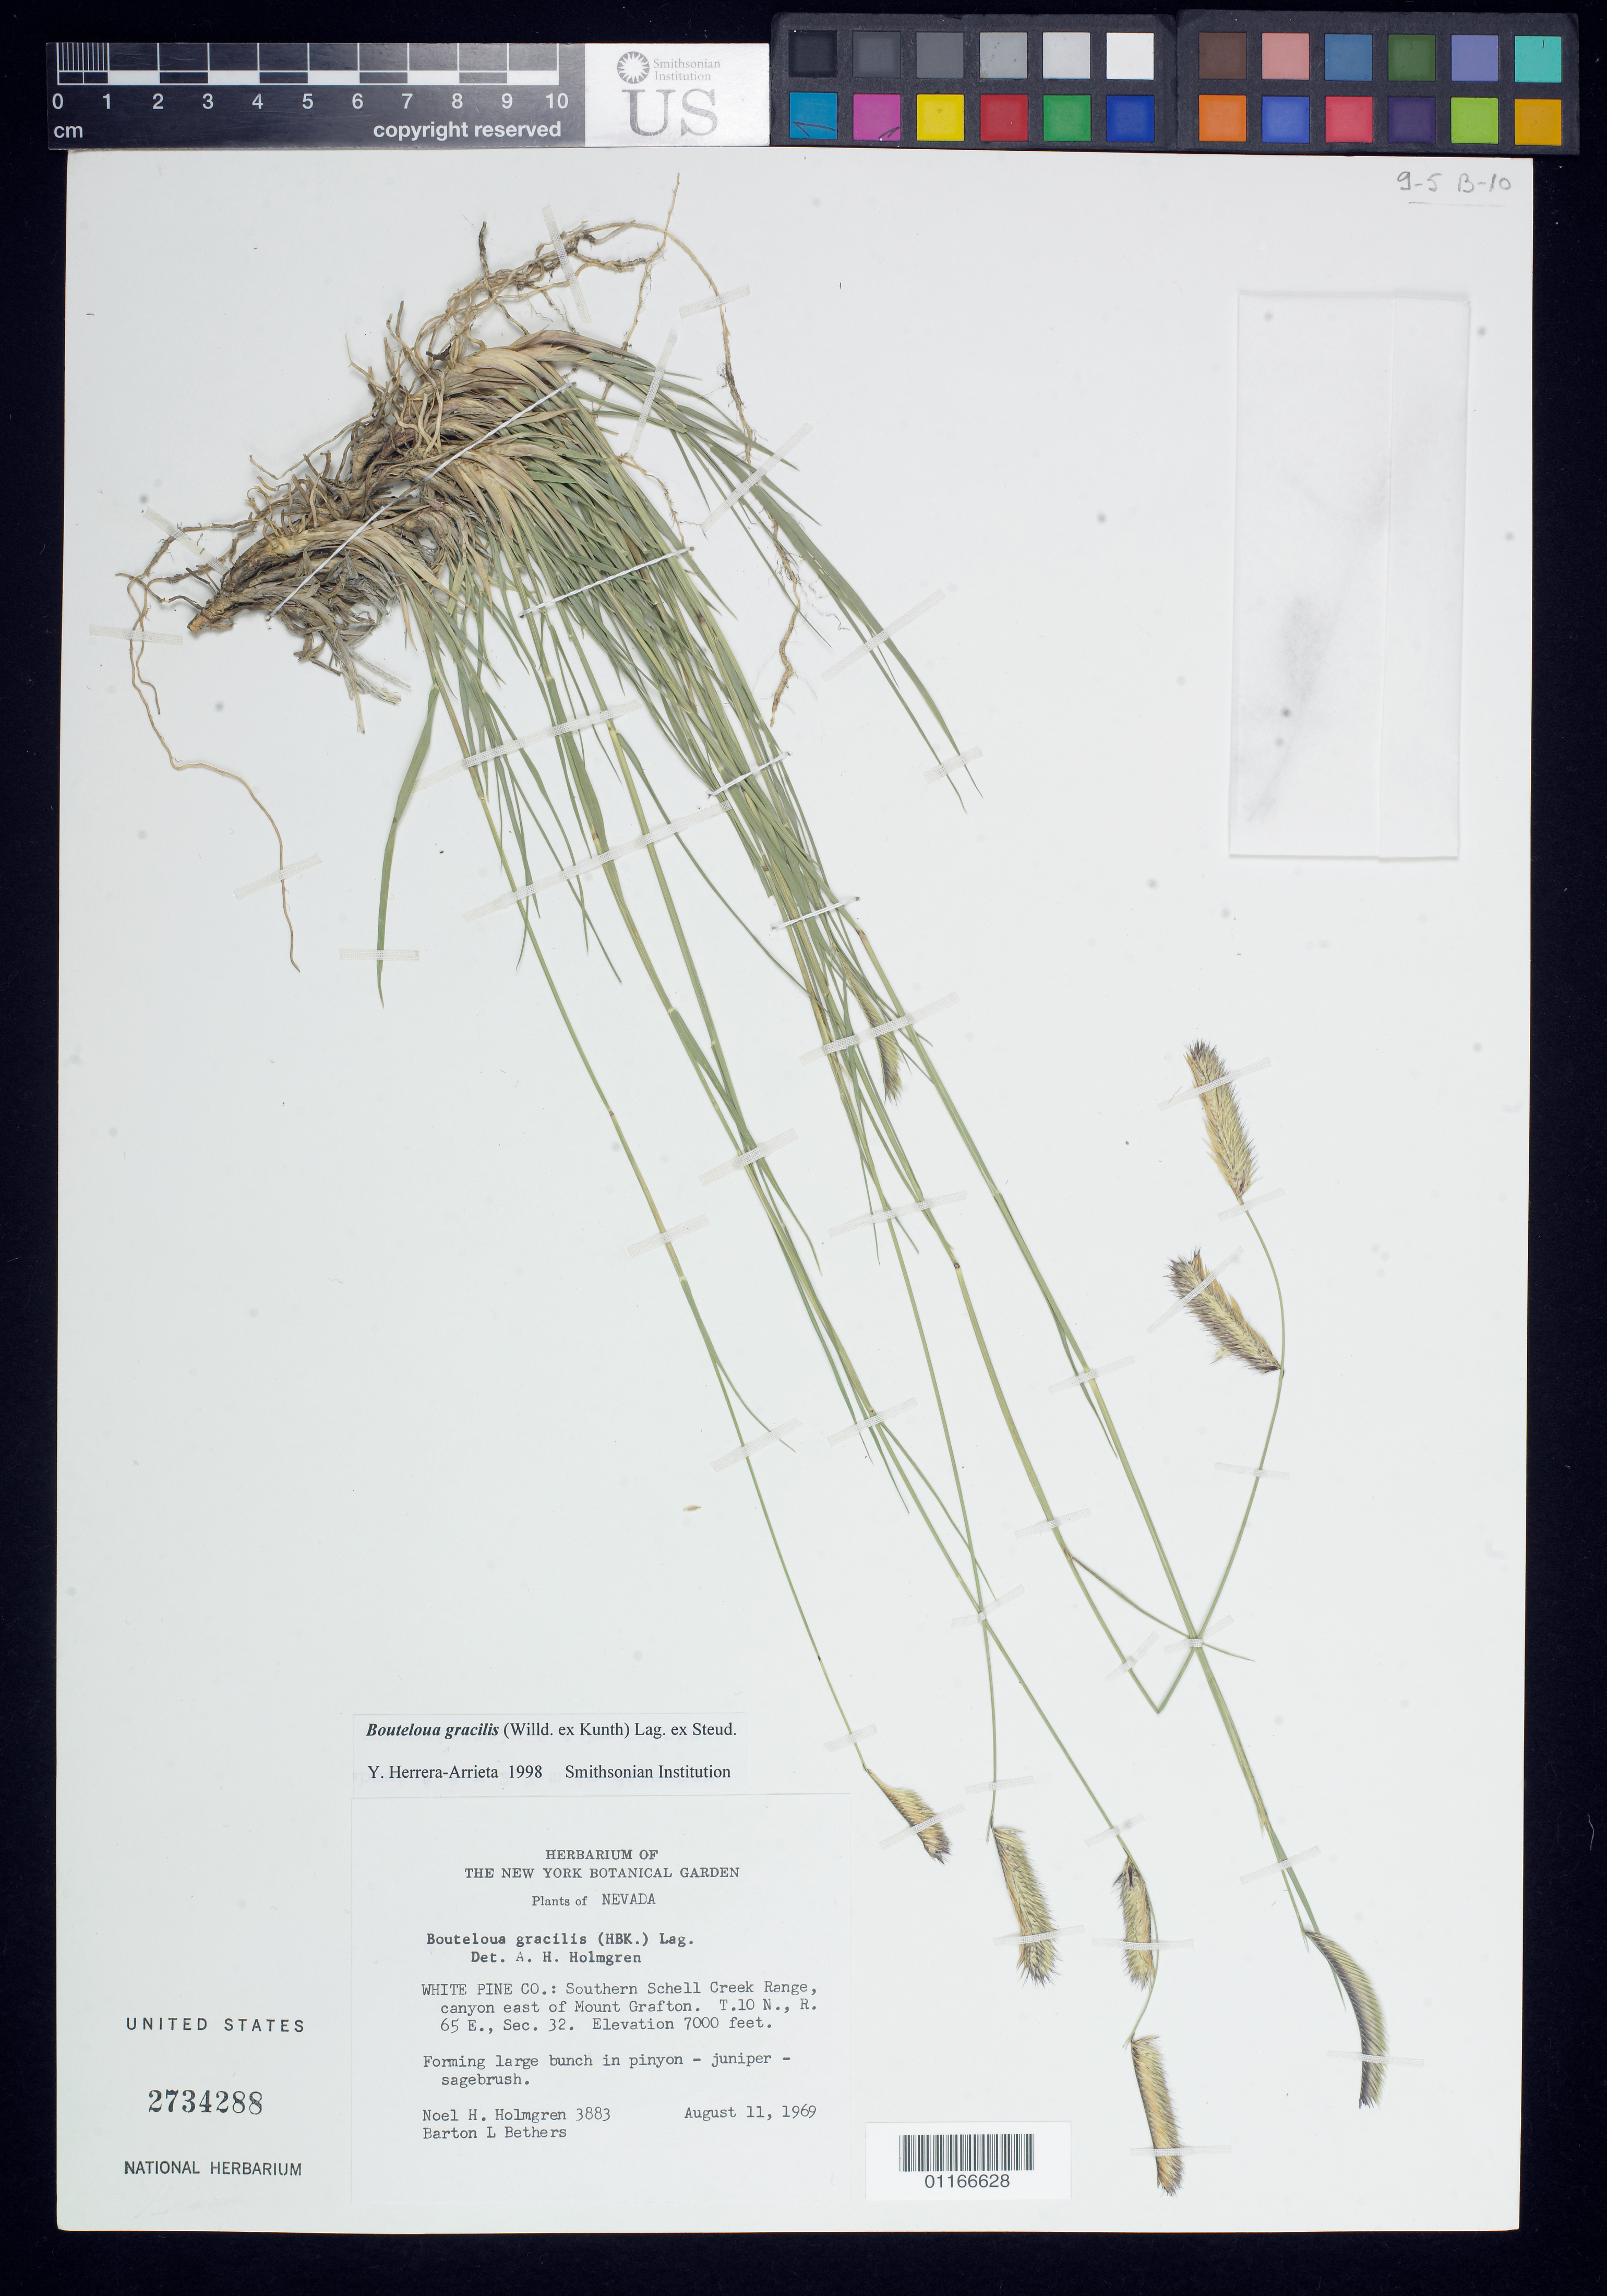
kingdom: Plantae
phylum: Tracheophyta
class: Liliopsida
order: Poales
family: Poaceae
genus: Bouteloua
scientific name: Bouteloua gracilis (Willd. ex Kunth) Lag. ex Steud. nom. illeg.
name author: (Willd. ex Kunth) Lag. ex Steud.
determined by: Herrera Arrieta, Y., (CIIDIR), Instituto Politecnico Nacional (MEXICO)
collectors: N. H. Holmgren & B. Bethers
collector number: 3883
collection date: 1969-08-11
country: United States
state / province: Nevada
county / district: White Pine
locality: Southern Schell Creek Range, canyon east of Mount Grafton T 10 N, R 65 E, Sec. 32.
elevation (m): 2134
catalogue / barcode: US 2734288